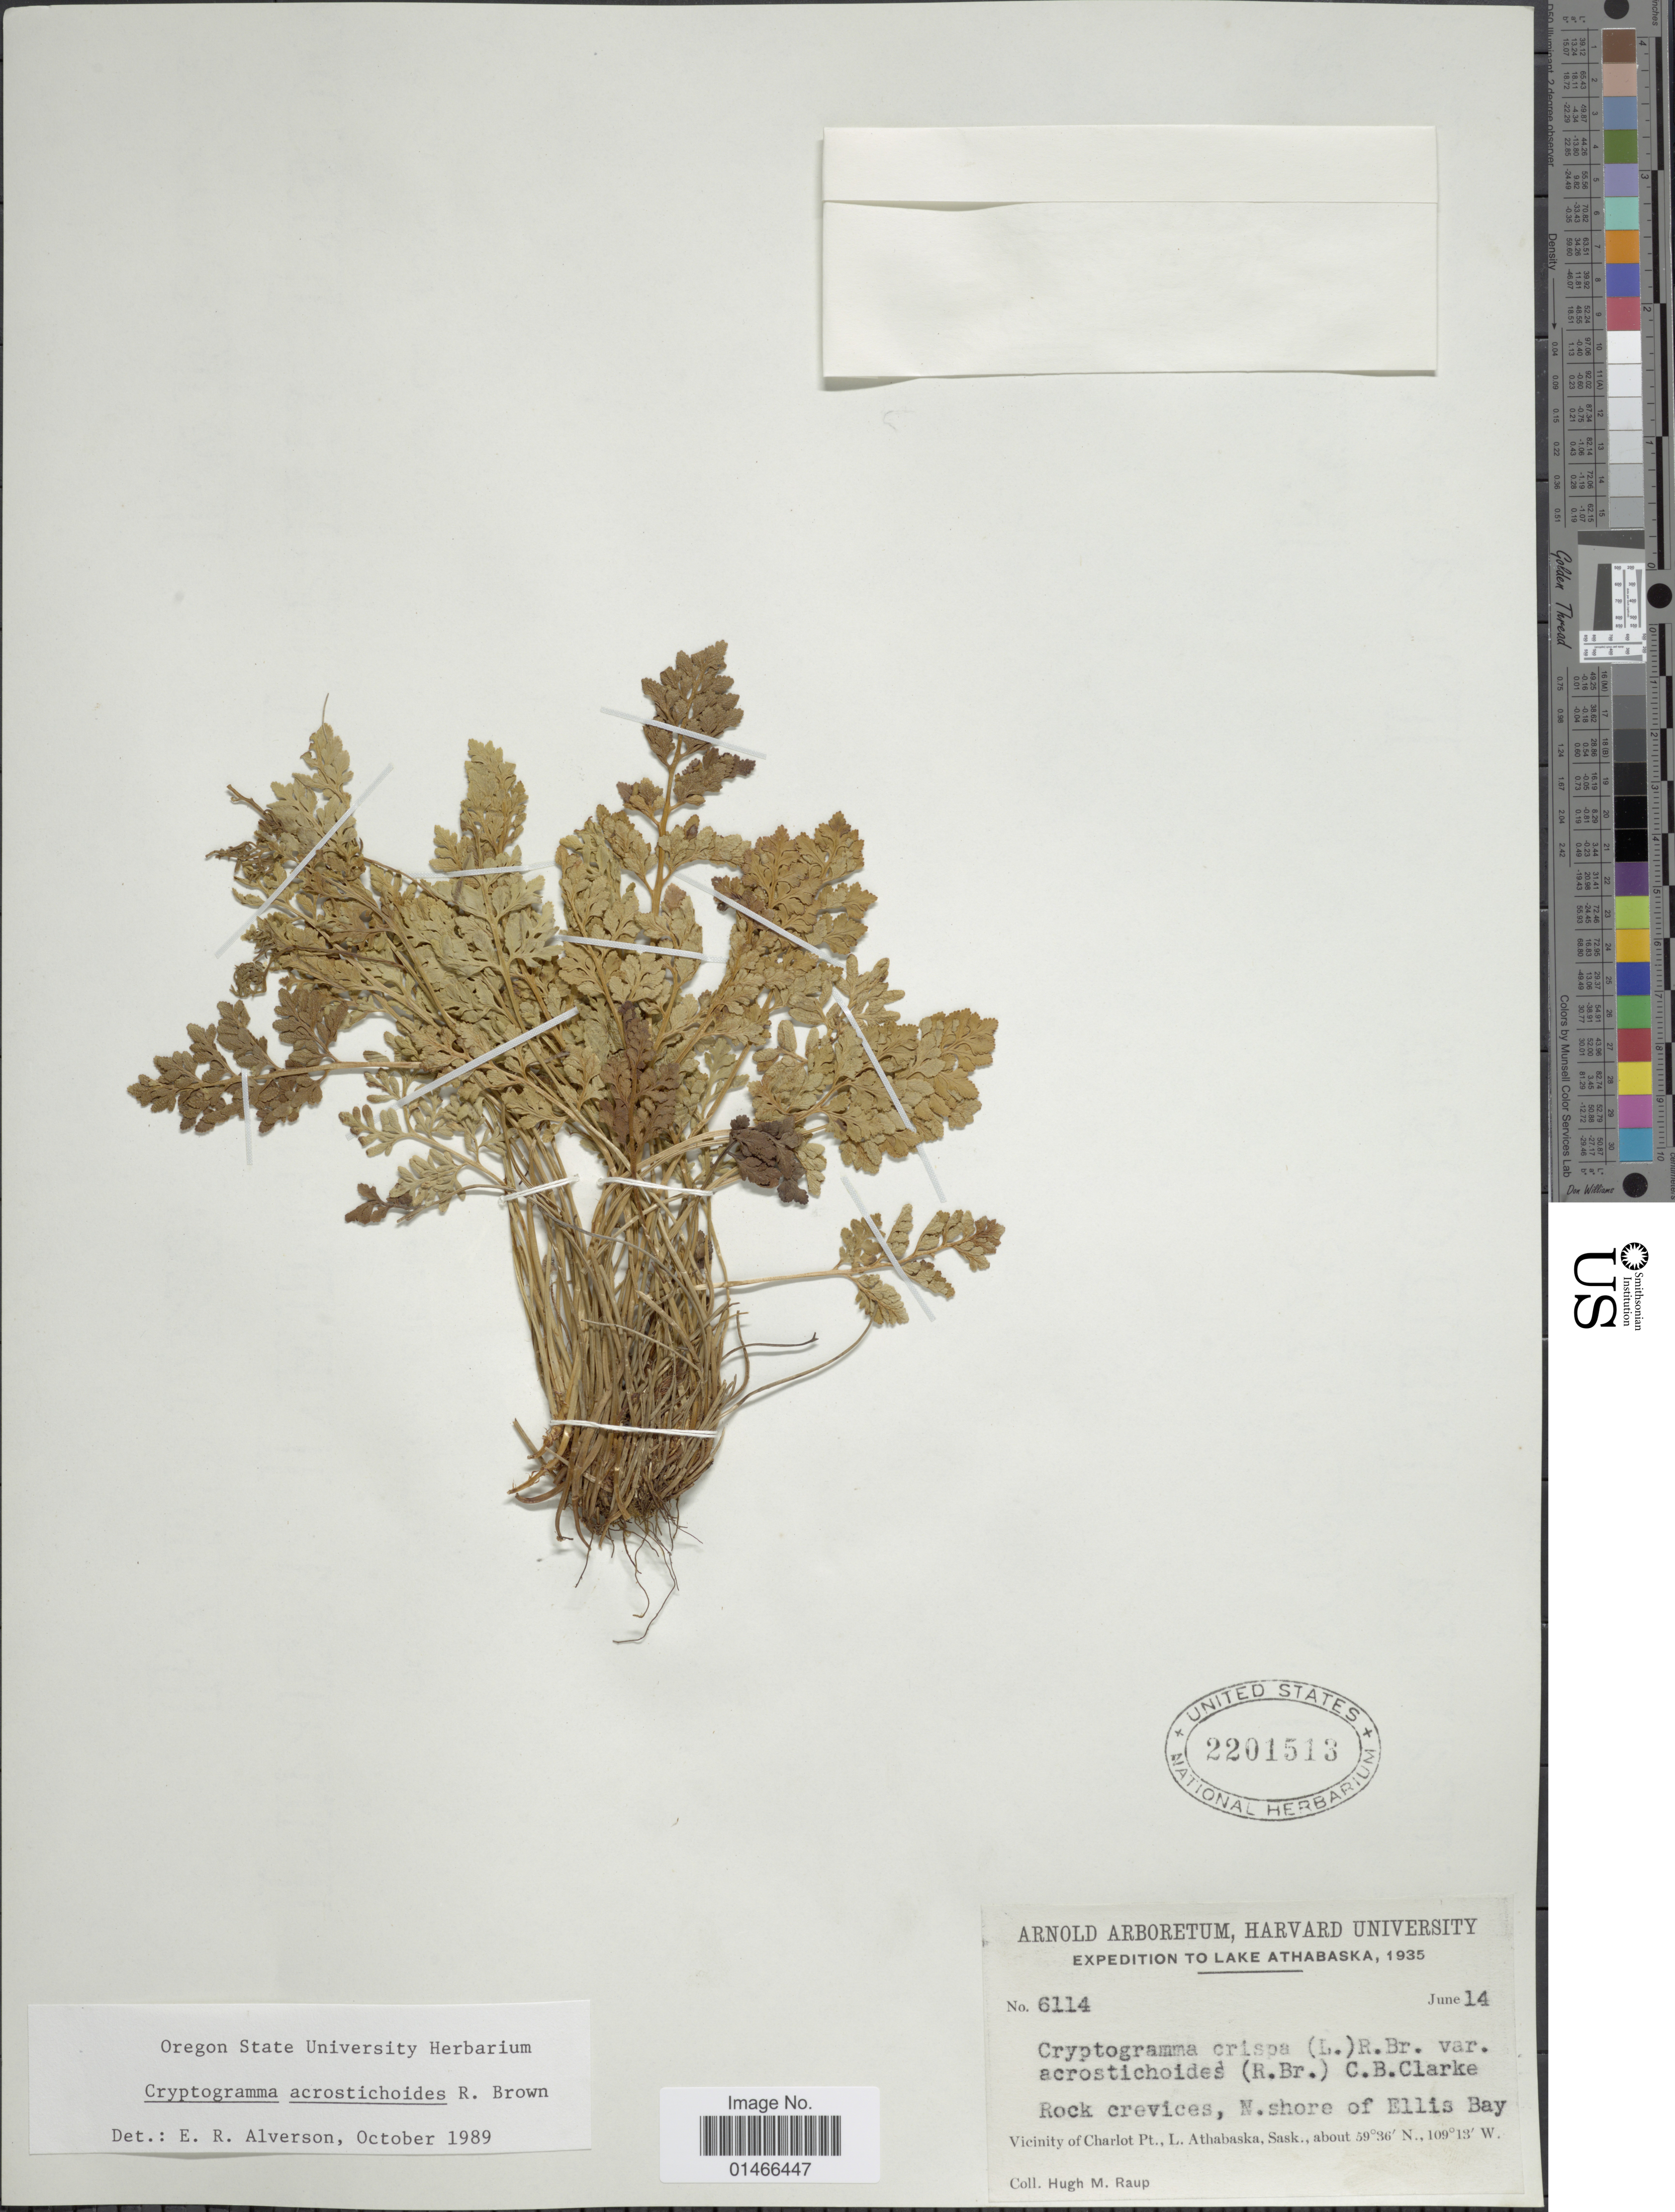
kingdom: Plantae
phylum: Tracheophyta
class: Polypodiopsida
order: Polypodiales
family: Pteridaceae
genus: Cryptogramma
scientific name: Cryptogramma acrostichoides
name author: R. Br.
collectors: H. Raup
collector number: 6114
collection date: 1935-06-14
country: Canada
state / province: Saskatchewan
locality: Vicinity of Charlot Pt., L. Athabaska, Sask. N. shore of Ellis Bay.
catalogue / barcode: US 2201518